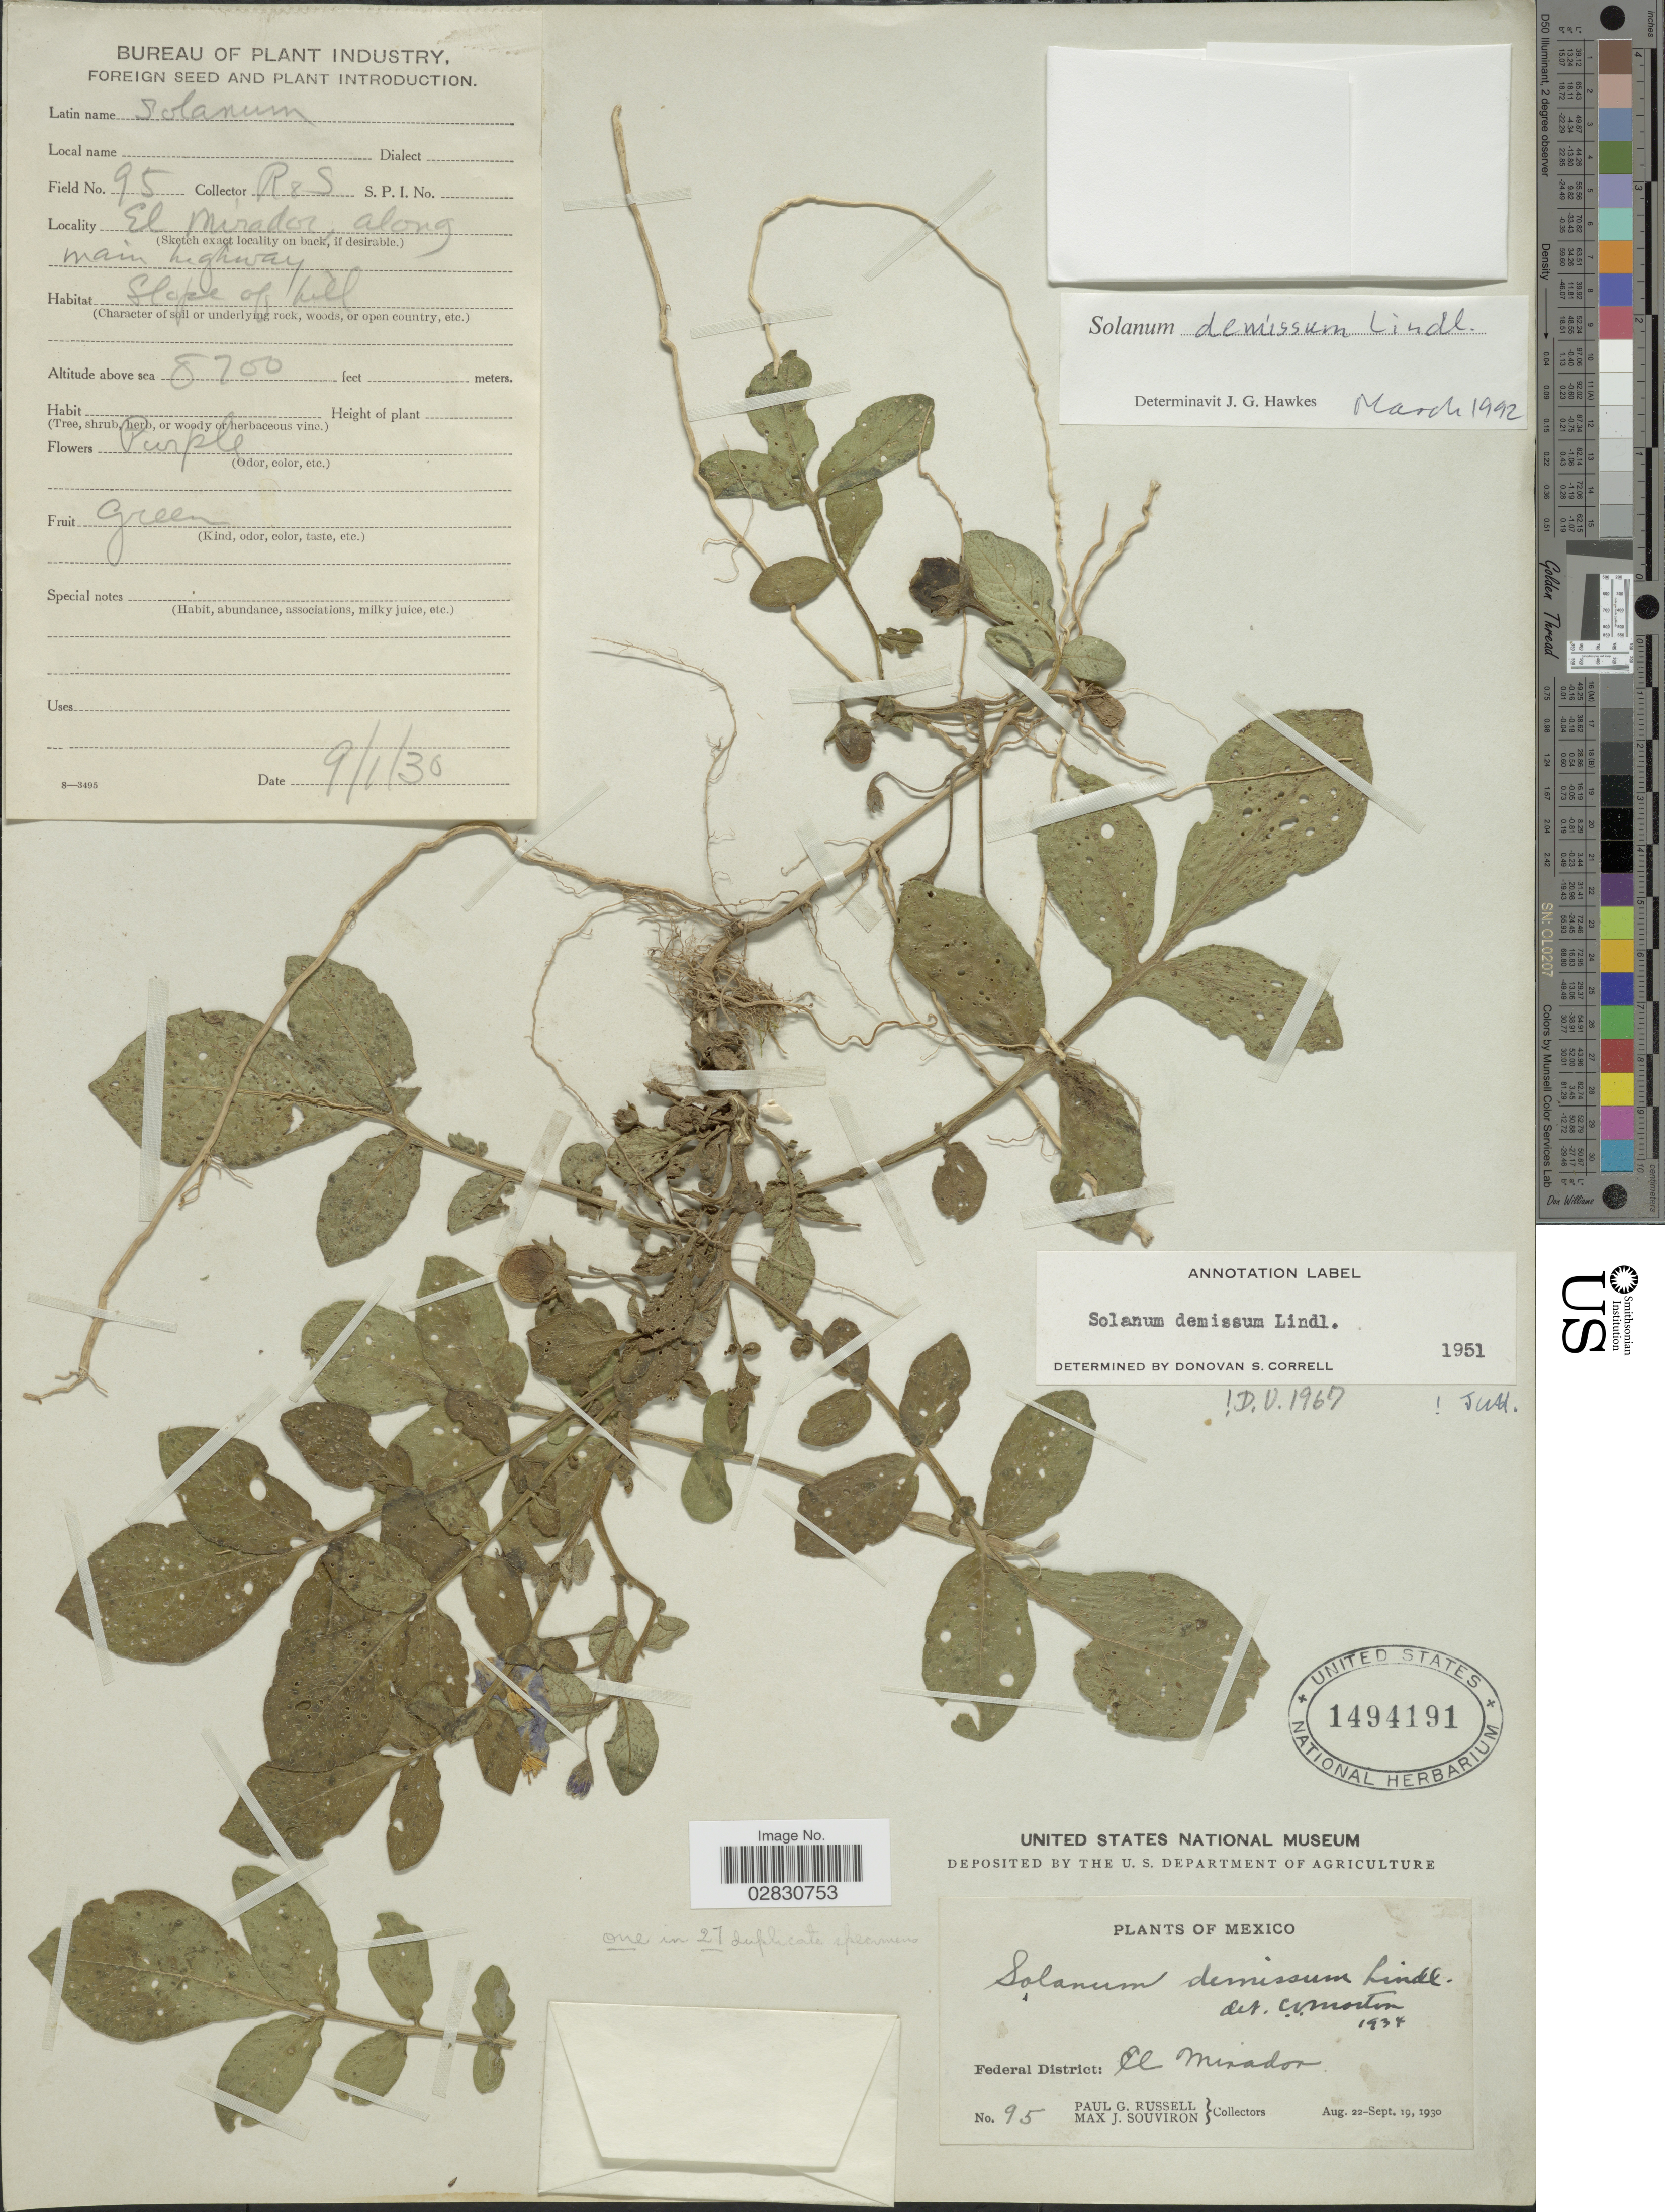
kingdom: Plantae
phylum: Tracheophyta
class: Magnoliopsida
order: Solanales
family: Solanaceae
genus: Solanum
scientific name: Solanum demissum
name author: Lindl.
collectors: P. G. Russell & M. J. Souviron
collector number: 95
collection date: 1930-01-09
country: Mexico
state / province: Distrito Federal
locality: Federal District: El Mirador, along main highway.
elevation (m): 2652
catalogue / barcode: US 1494191